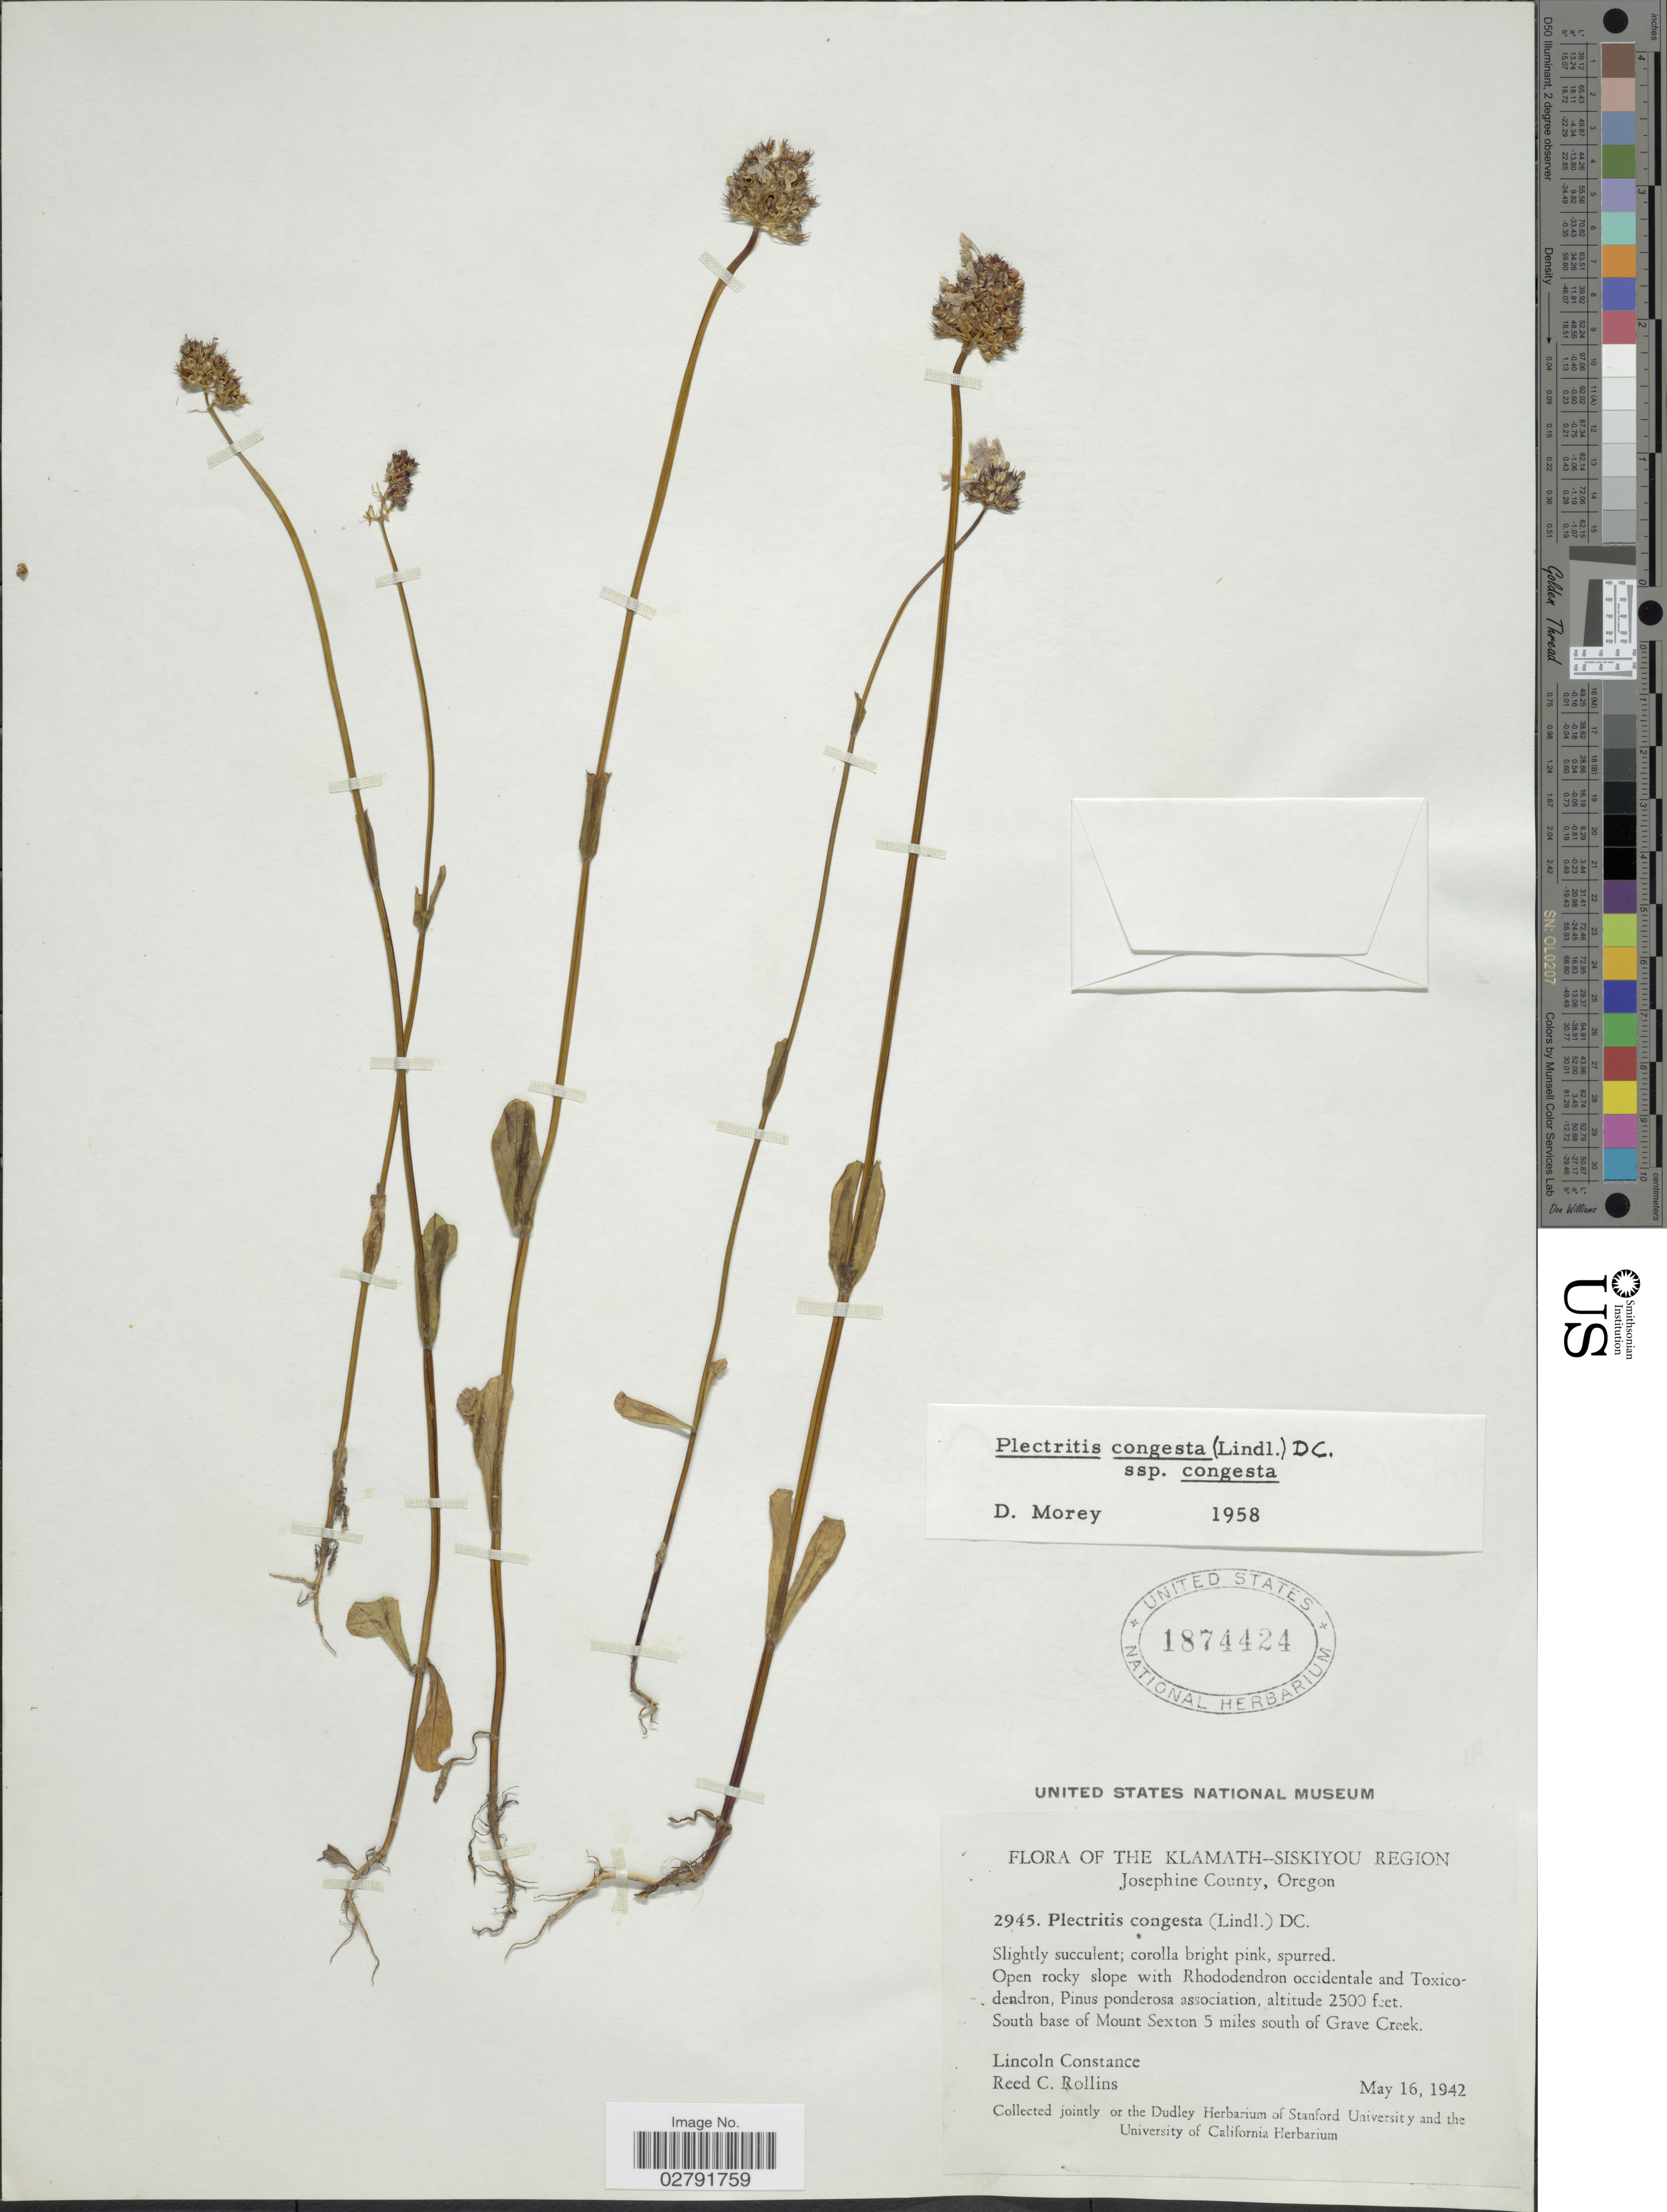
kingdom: Plantae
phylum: Tracheophyta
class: Magnoliopsida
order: Dipsacales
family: Caprifoliaceae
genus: Plectritis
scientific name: Plectritis congesta subsp. congesta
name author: (Lindl.) DC.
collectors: L. Constance & R. C. Rollins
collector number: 2945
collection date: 1942-05-16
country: United States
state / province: Oregon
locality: The Klamath-Siskiyou Region. Josephine County. South base of Mount Sexton 5 miles south of Grave Creek.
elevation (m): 762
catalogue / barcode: US 1874424